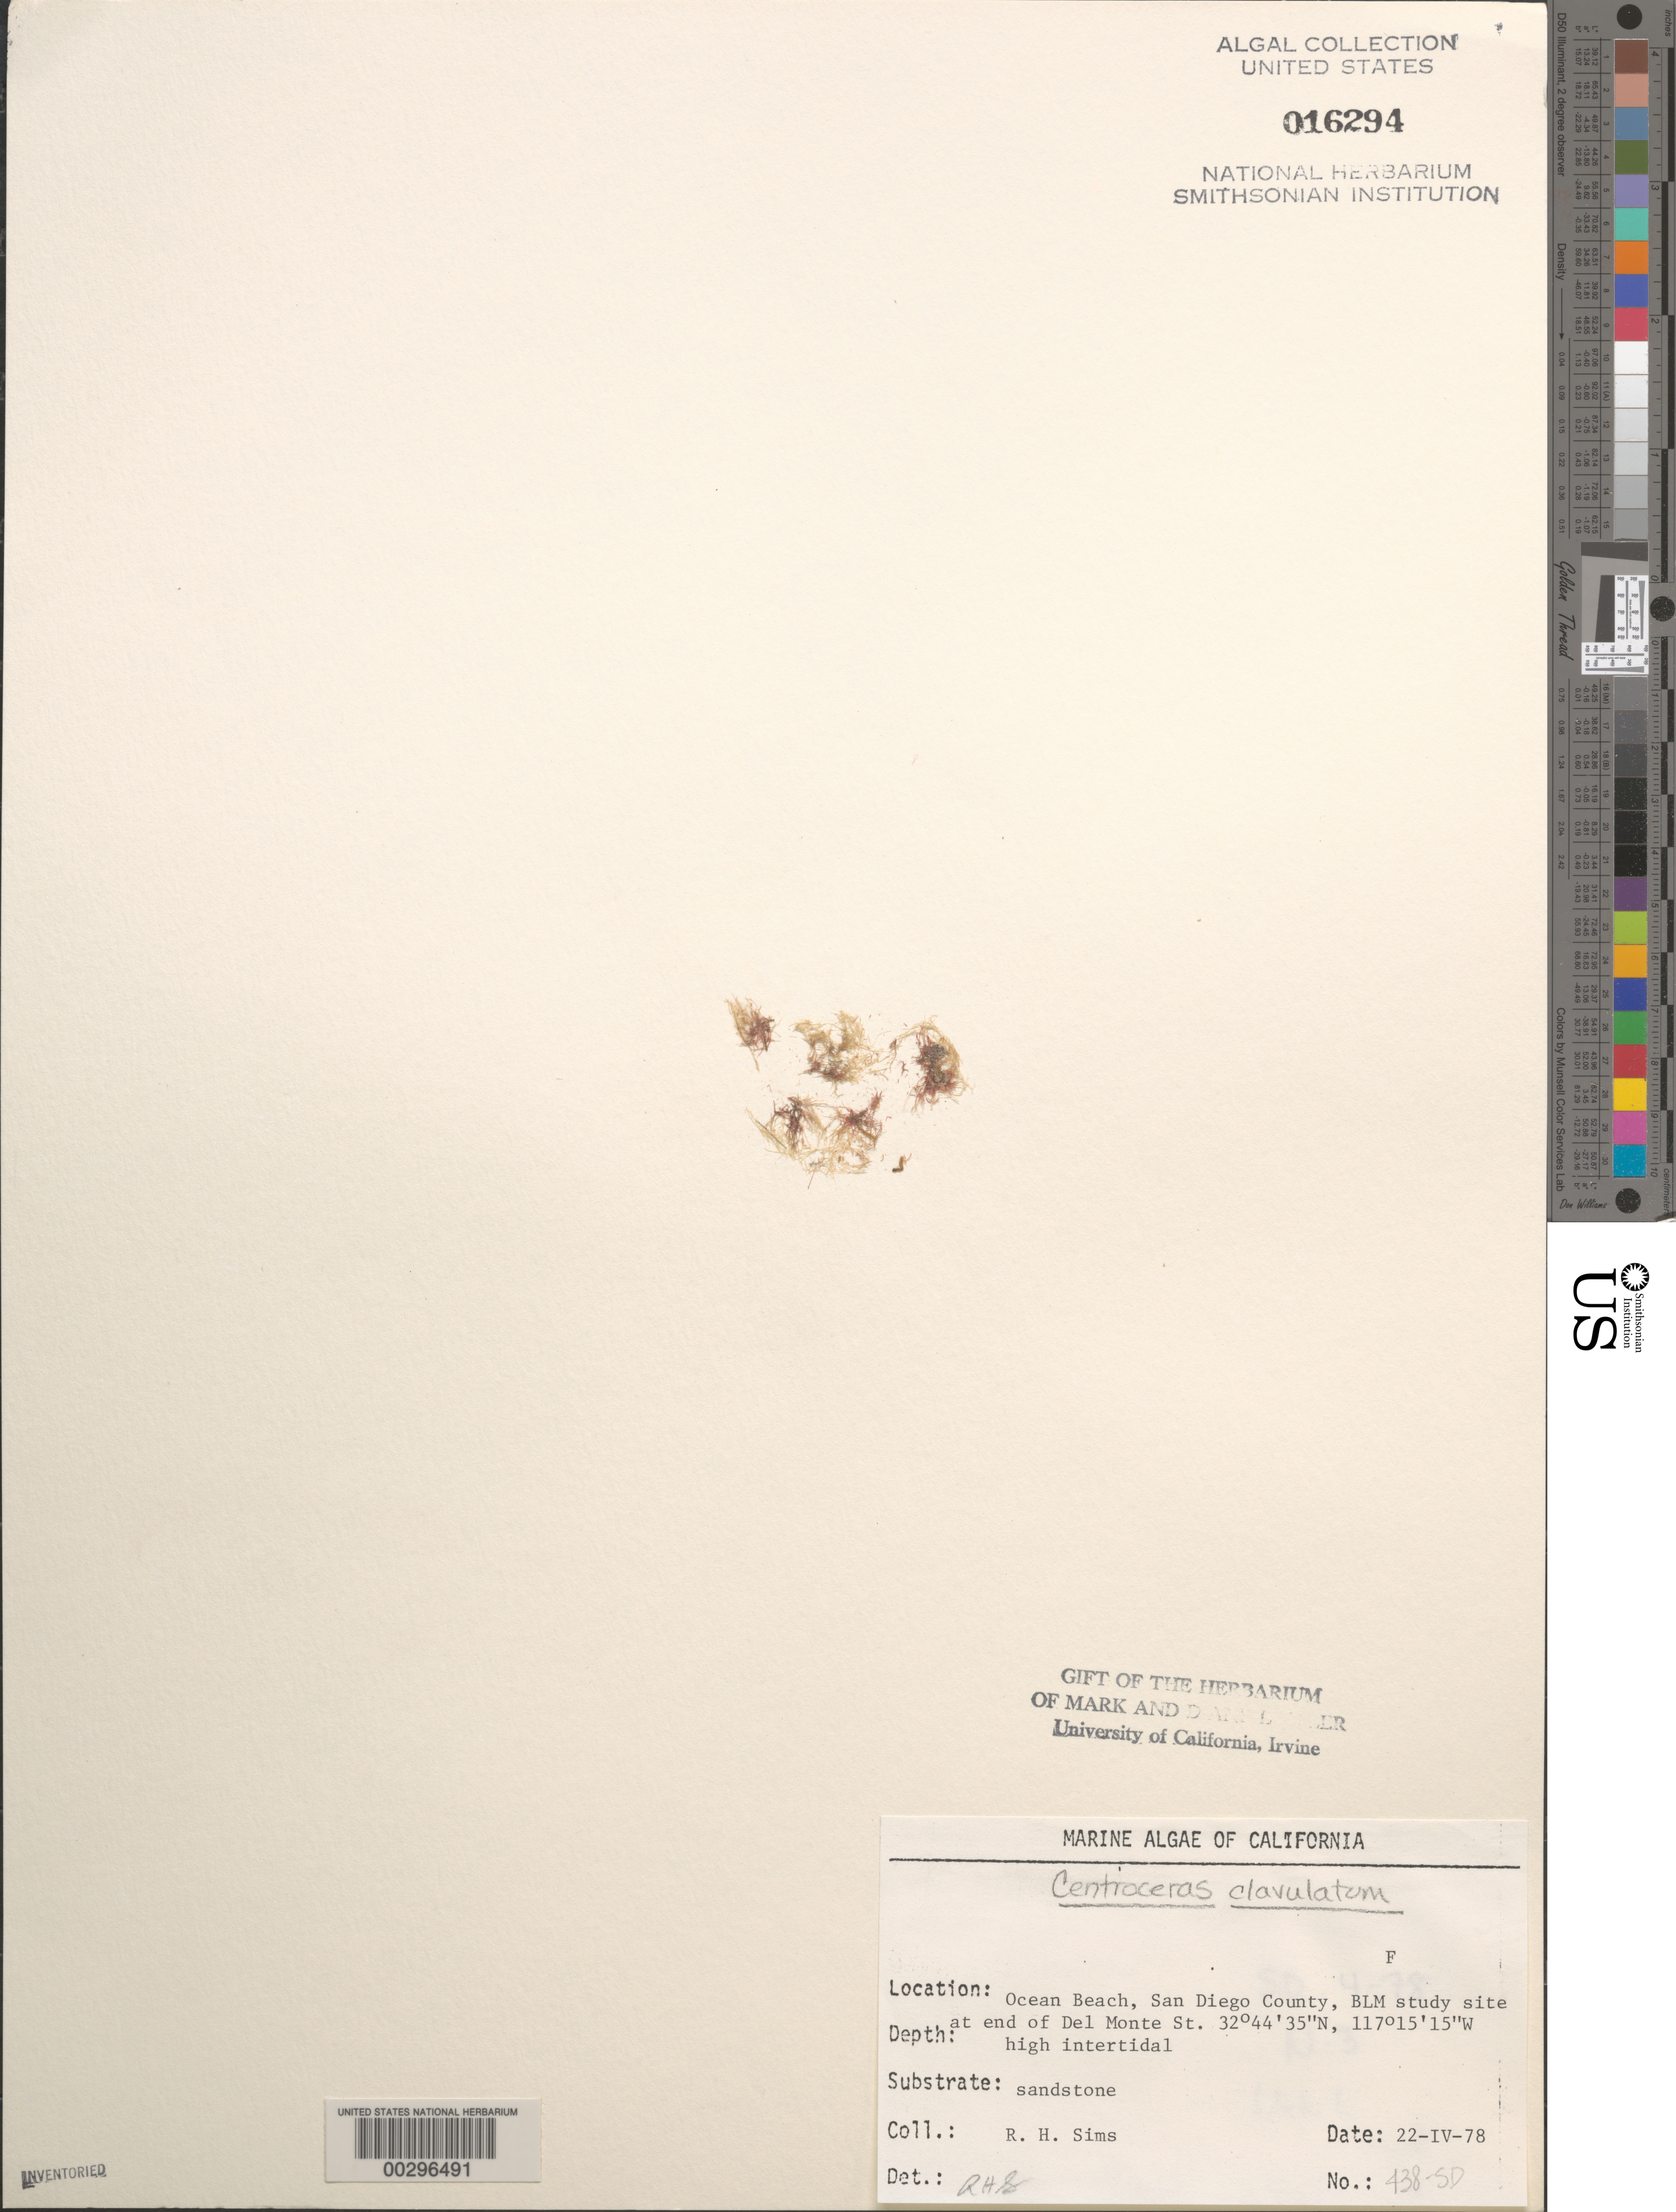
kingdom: Plantae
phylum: Rhodophyta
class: Florideophyceae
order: Ceramiales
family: Ceramiaceae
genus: Centroceras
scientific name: Centroceras clavulatum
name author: (C. Agardh) Mont.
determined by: Sims, Robert H.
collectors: R. H. Sims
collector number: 438-sd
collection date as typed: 22 Apr 1978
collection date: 1978-04-22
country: United States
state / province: California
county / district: San Diego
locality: Ocean Beach, end of Del Monte Street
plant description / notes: BLM-SOCALBIGHT Rocky Intertidal Survey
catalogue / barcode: US 16294